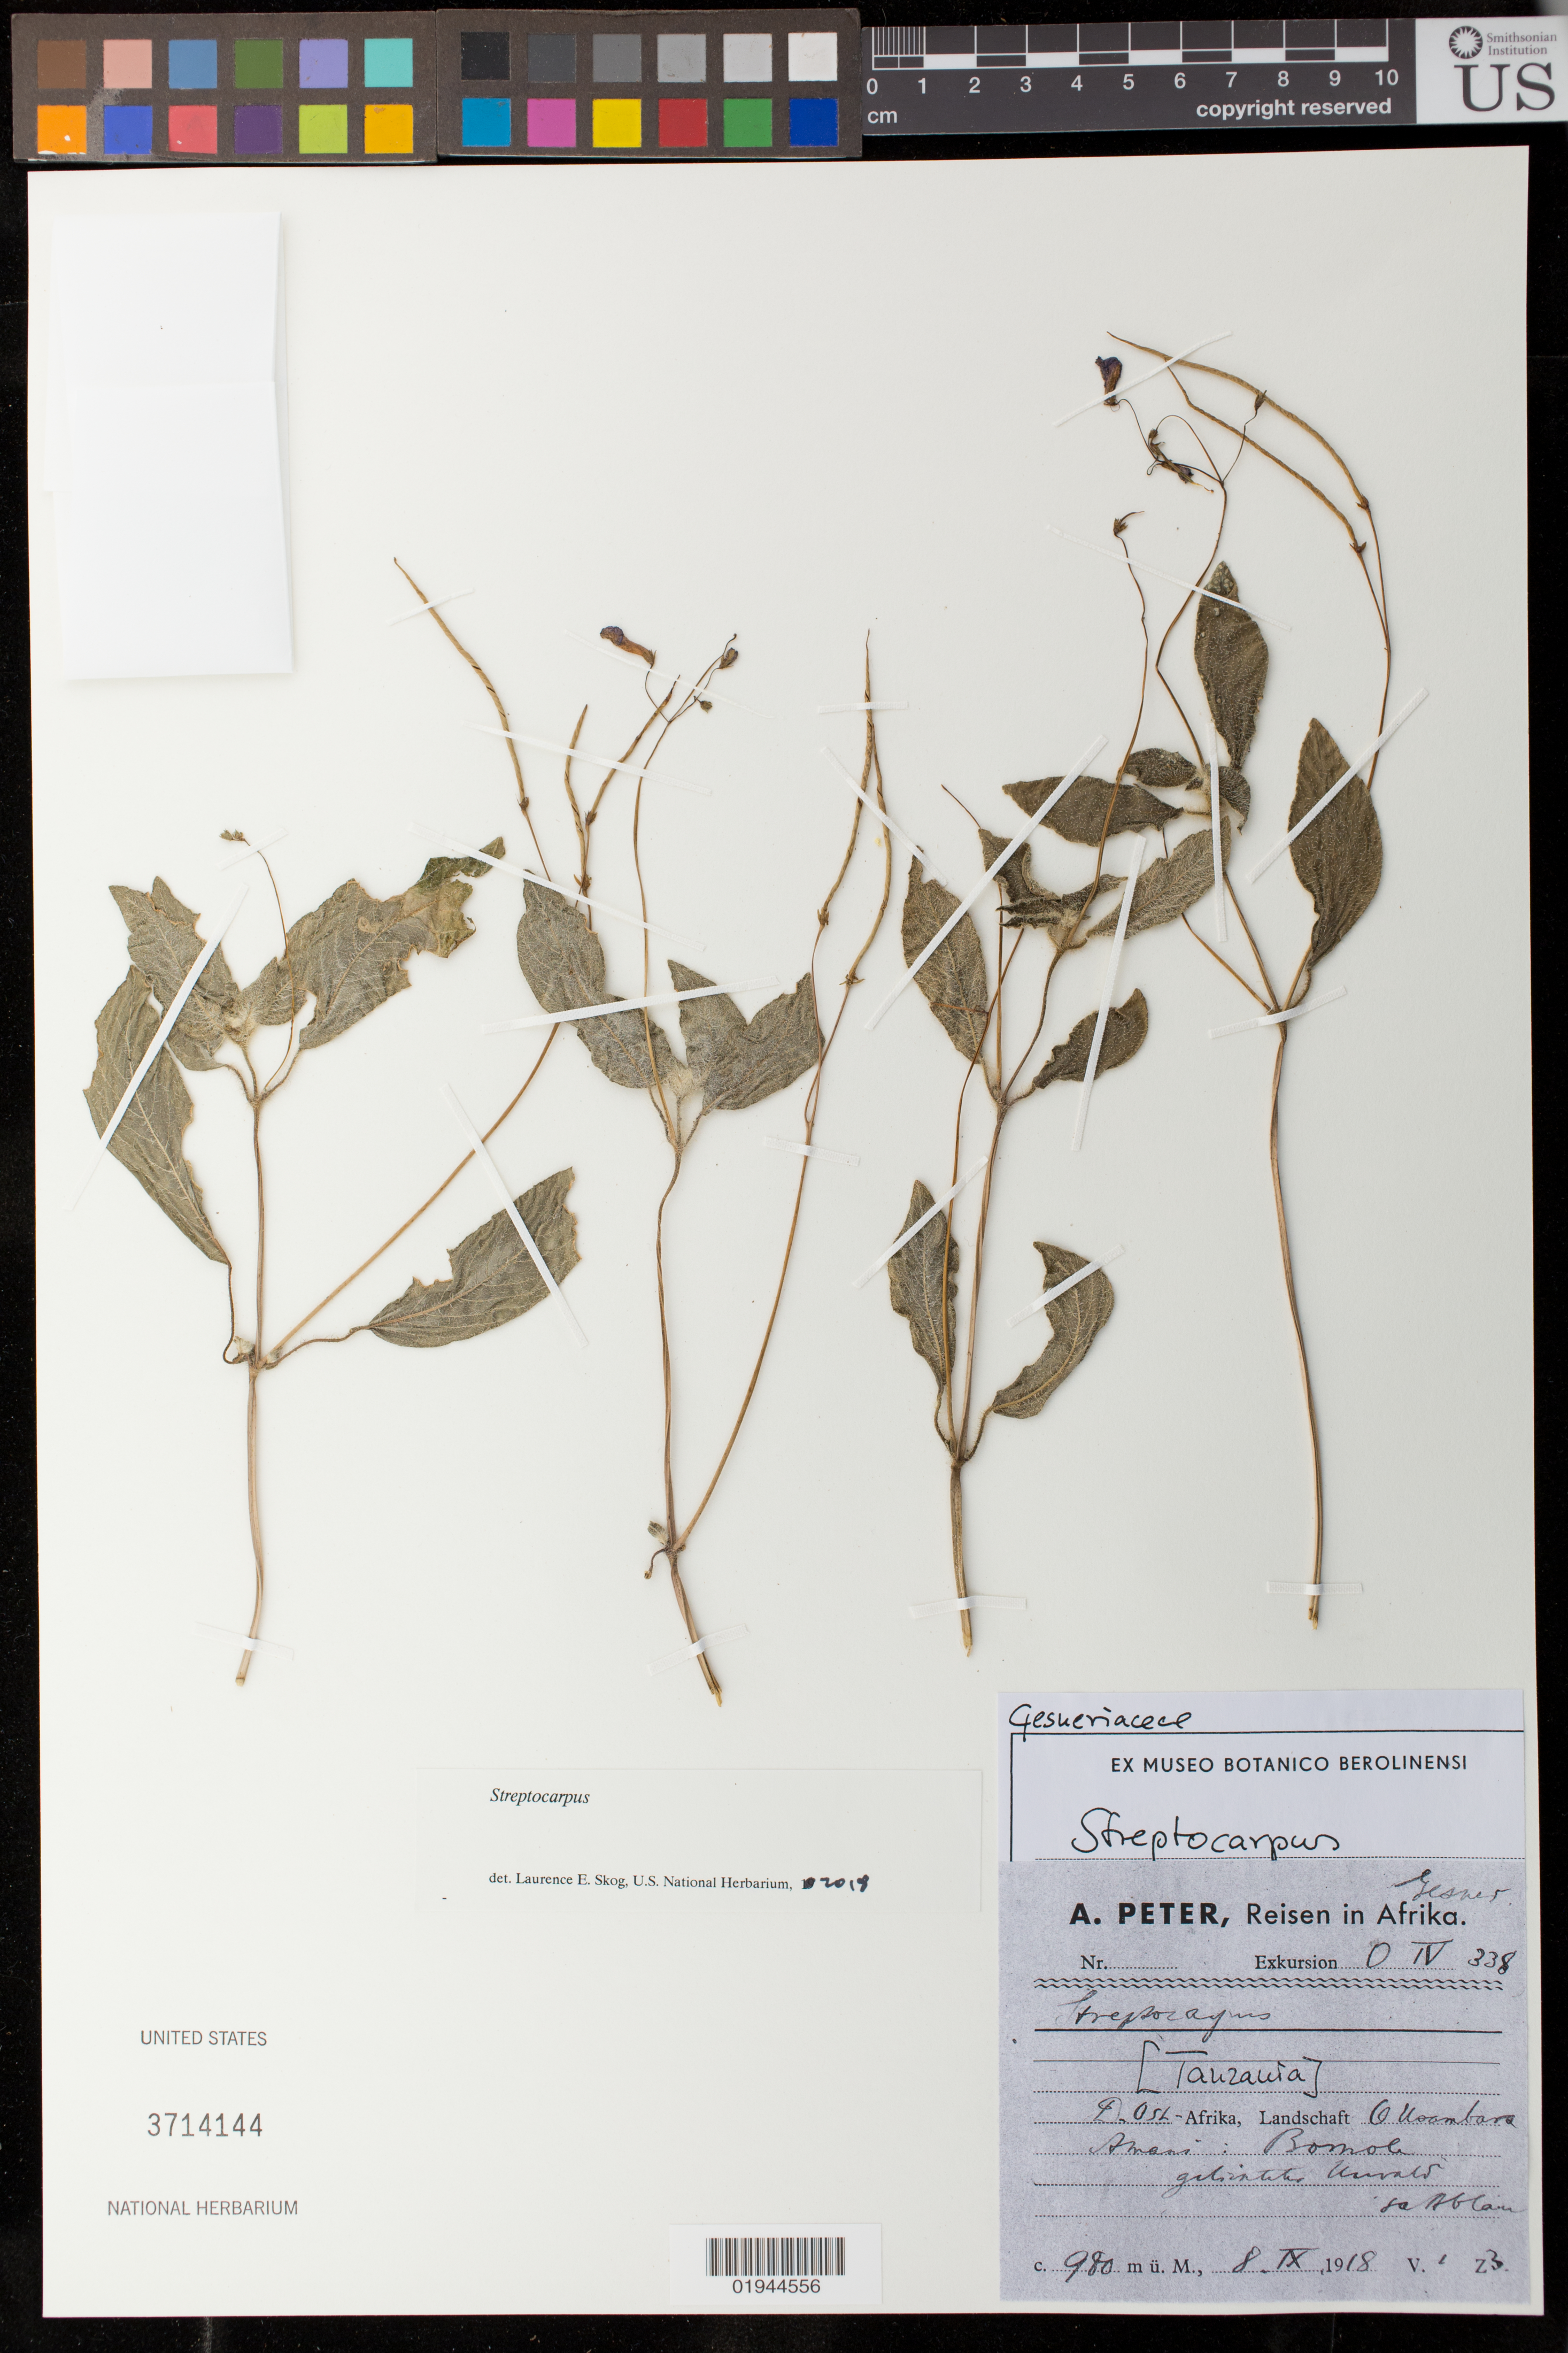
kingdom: Plantae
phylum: Tracheophyta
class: Magnoliopsida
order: Lamiales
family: Gesneriaceae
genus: Streptocarpus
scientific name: Streptocarpus sp.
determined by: Skog, Laurence E.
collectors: A. Peter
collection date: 1918-09-08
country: Tanzania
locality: Deutsch Ost-Afrika: landschaft O-Usambara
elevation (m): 980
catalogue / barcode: US 3714144